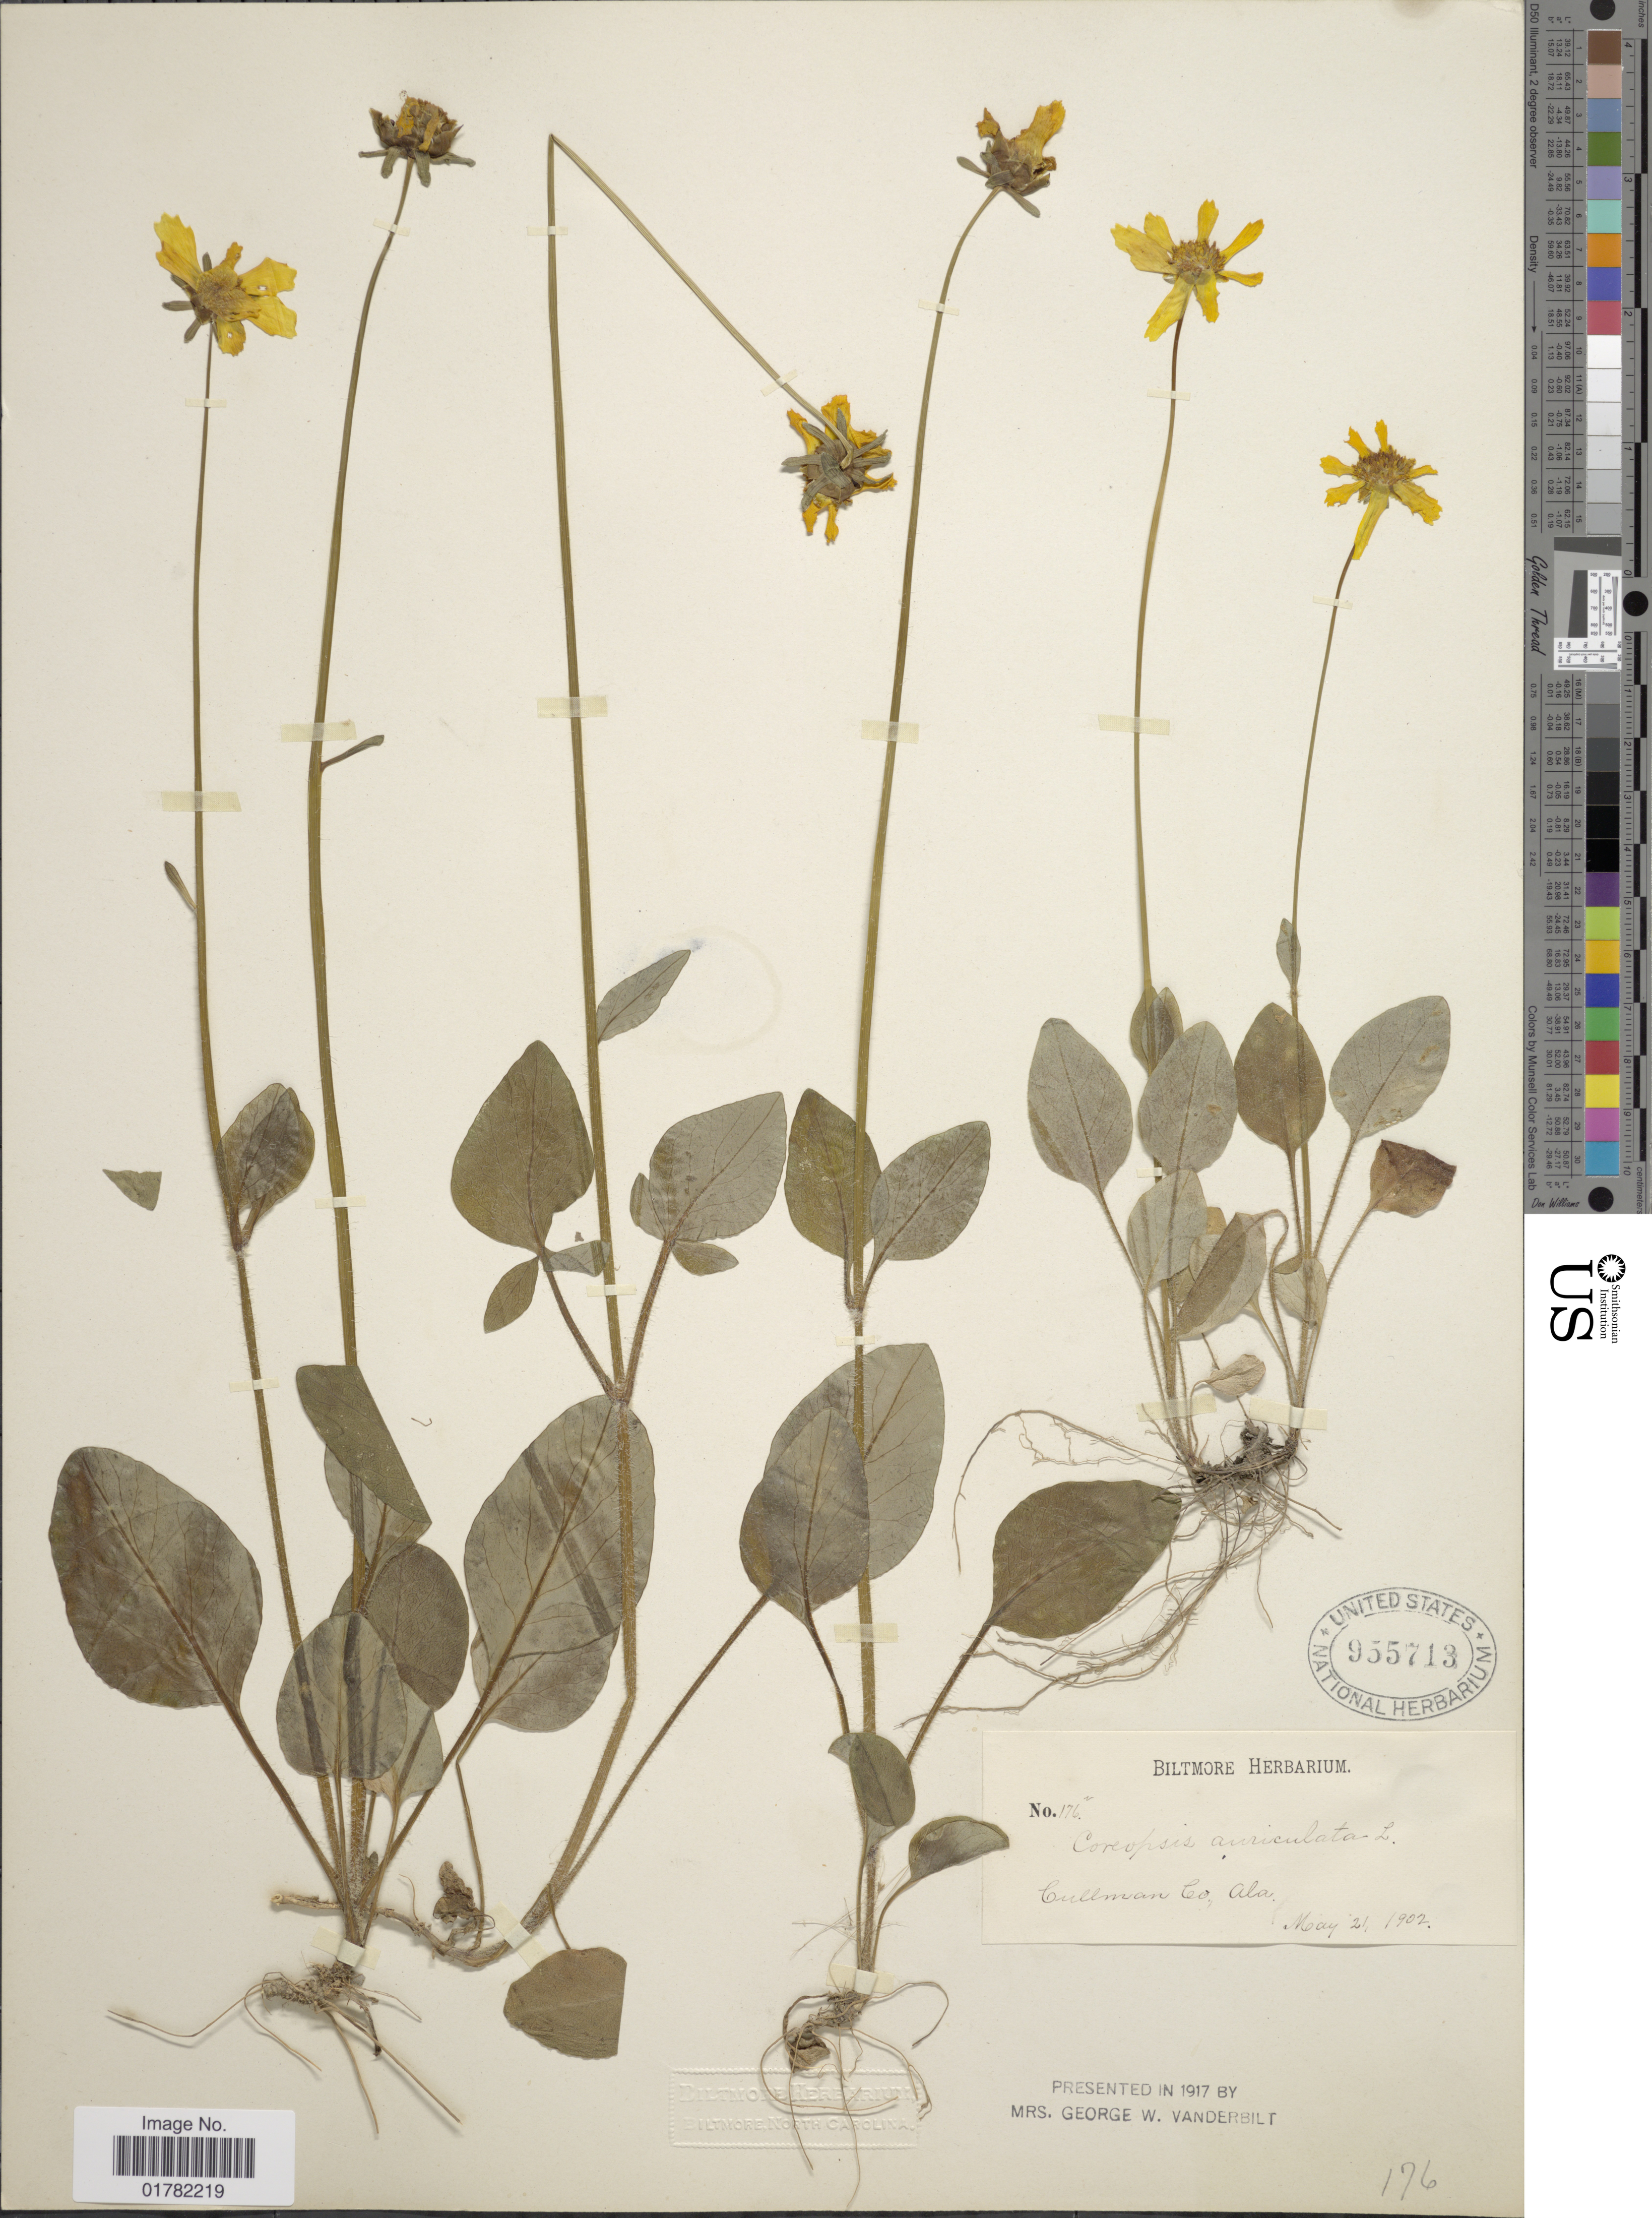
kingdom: Plantae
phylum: Tracheophyta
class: Magnoliopsida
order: Asterales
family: Asteraceae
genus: Coreopsis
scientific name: Coreopsis auriculata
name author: L.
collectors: ex herb. Biltmore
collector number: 176c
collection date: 1902-05-21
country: United States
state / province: Alabama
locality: Cullman Co.,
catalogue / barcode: US 955713